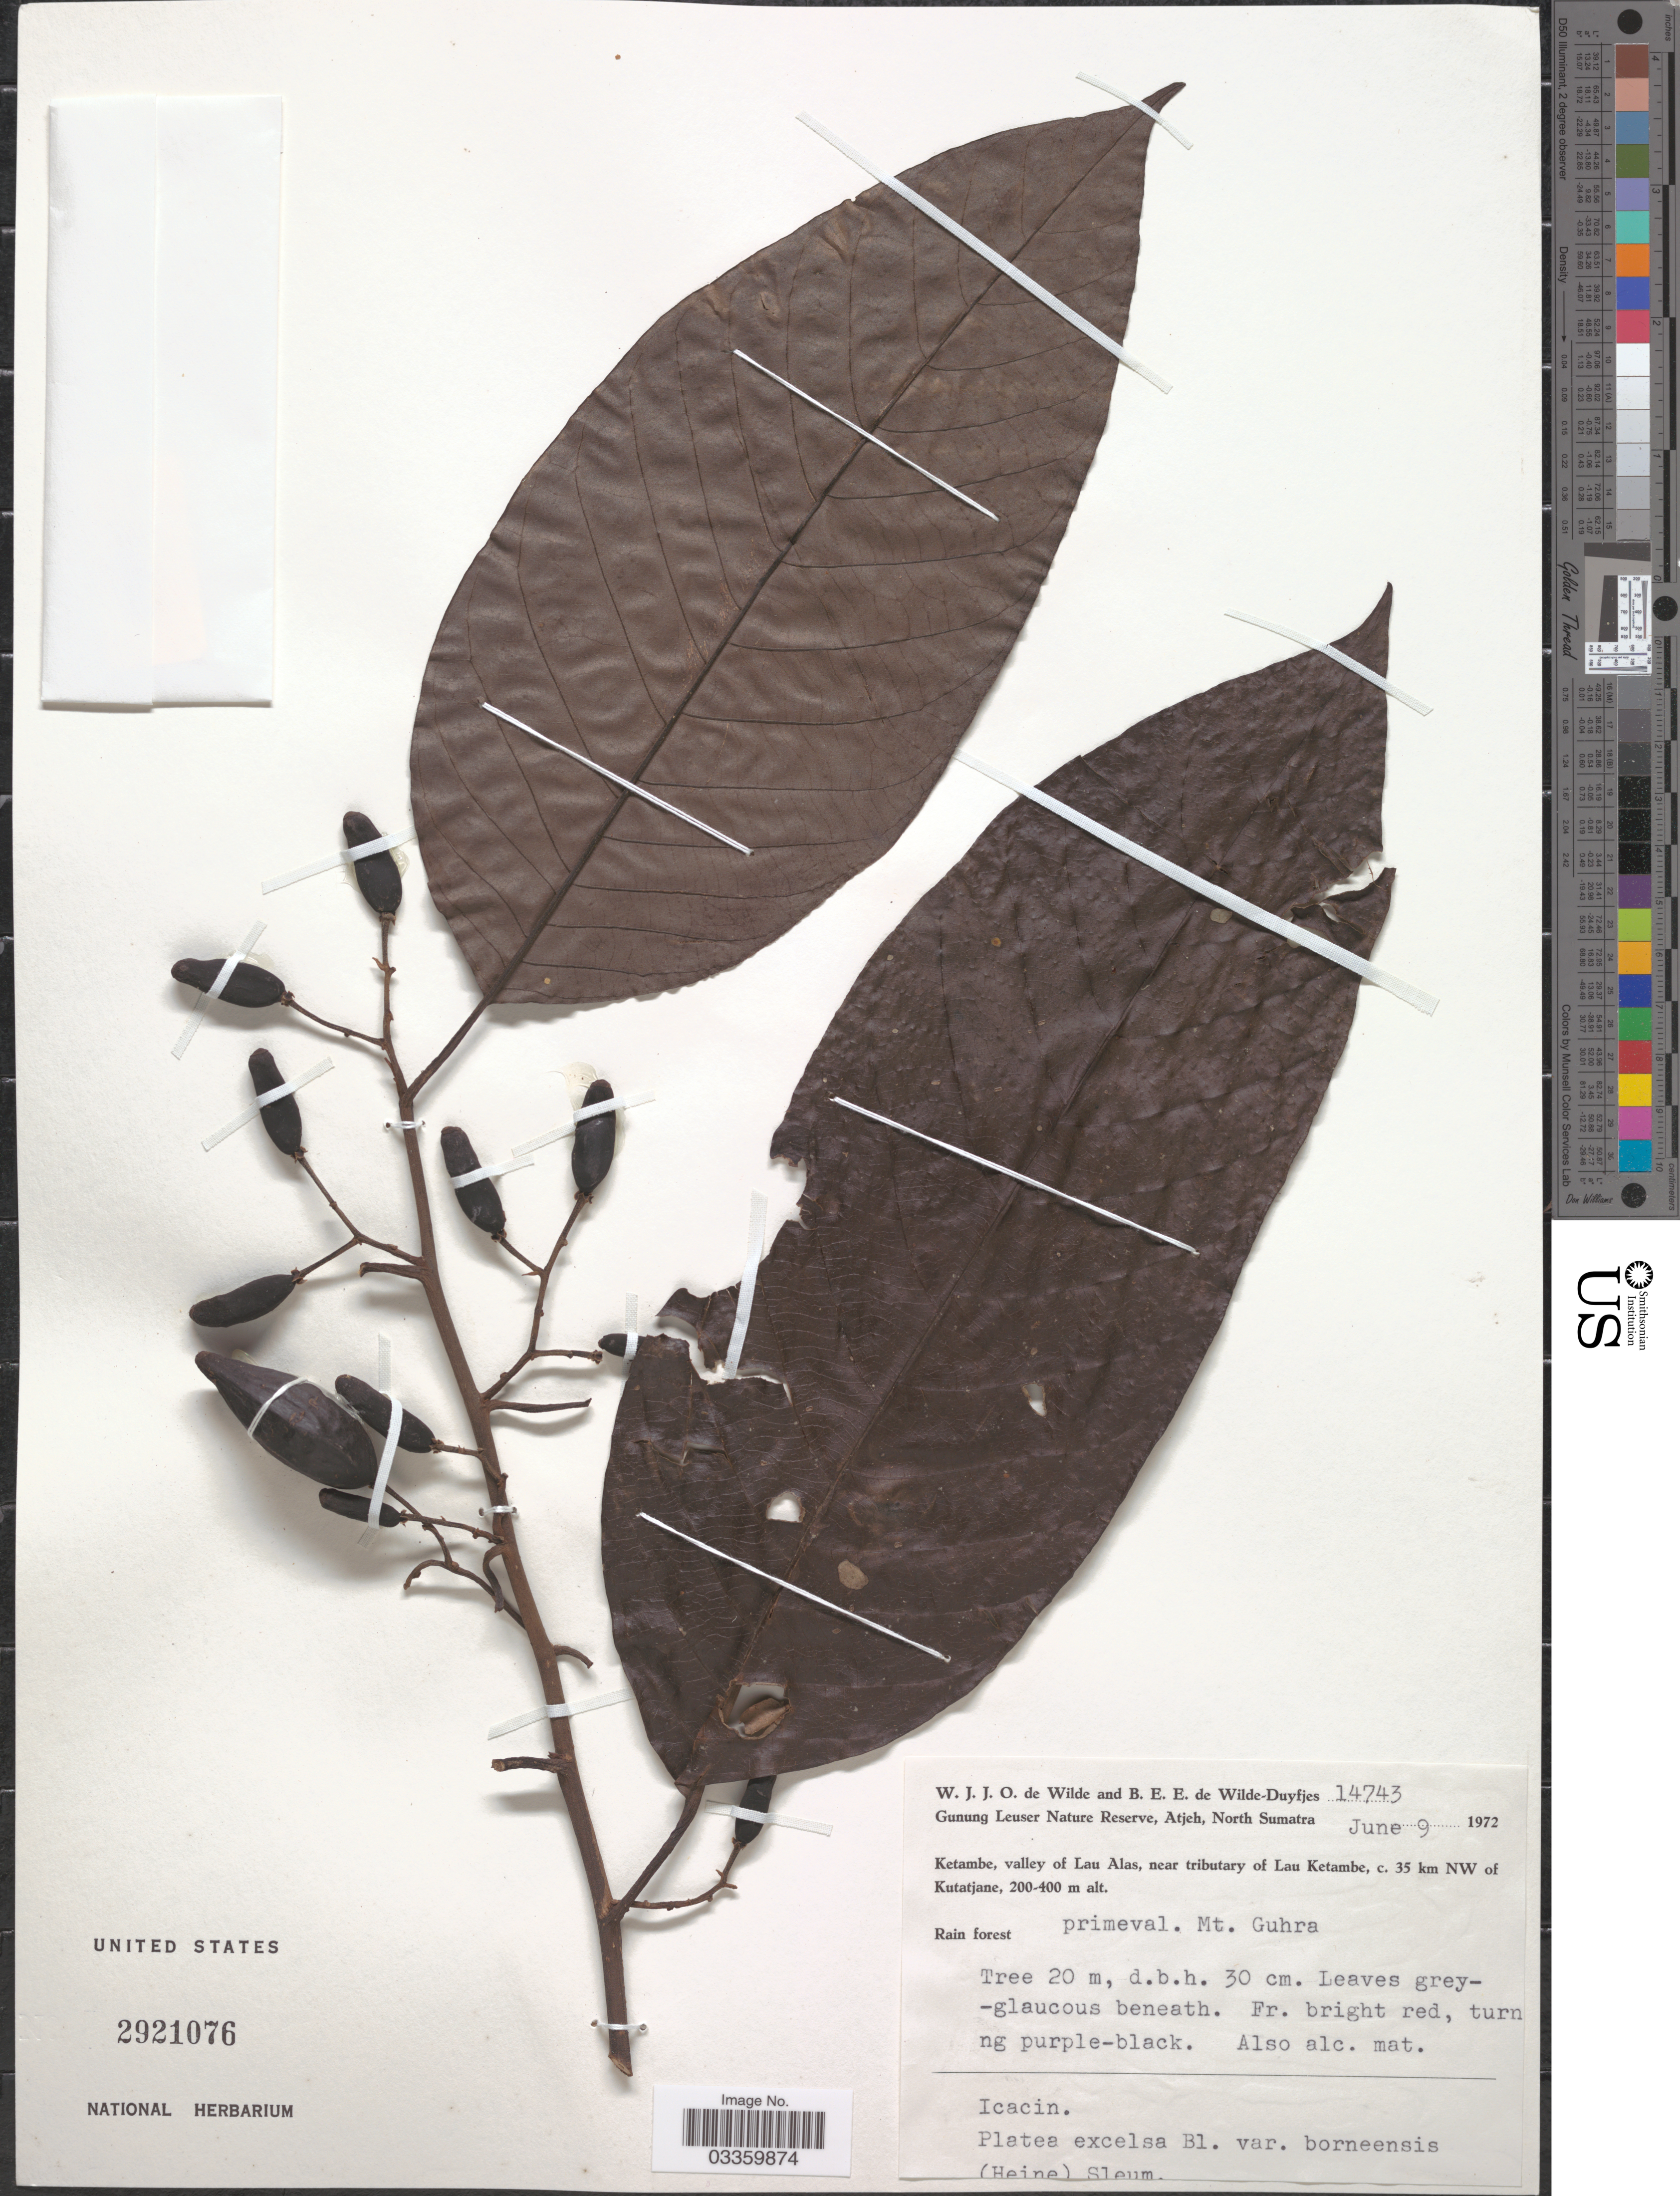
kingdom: Plantae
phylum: Tracheophyta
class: Magnoliopsida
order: Metteniusales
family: Metteniusaceae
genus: Platea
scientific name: Platea excelsa var. borneensia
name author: (Blume) Sleumer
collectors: W. J. de Wilde & B. E. de Wilde-Duyfjes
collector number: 14743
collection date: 1972-06-09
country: Indonesia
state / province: Sumatra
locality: Gunung Leuser Nature Reserve, Atjeh, North Sumatra. Ketambe, valley of Lau Alas, near tributary of Lau Ketambe, c. 35 km NW of Kutatjane. Rain forest primeval. Mt. Guhra.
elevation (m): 200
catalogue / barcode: US 2921076